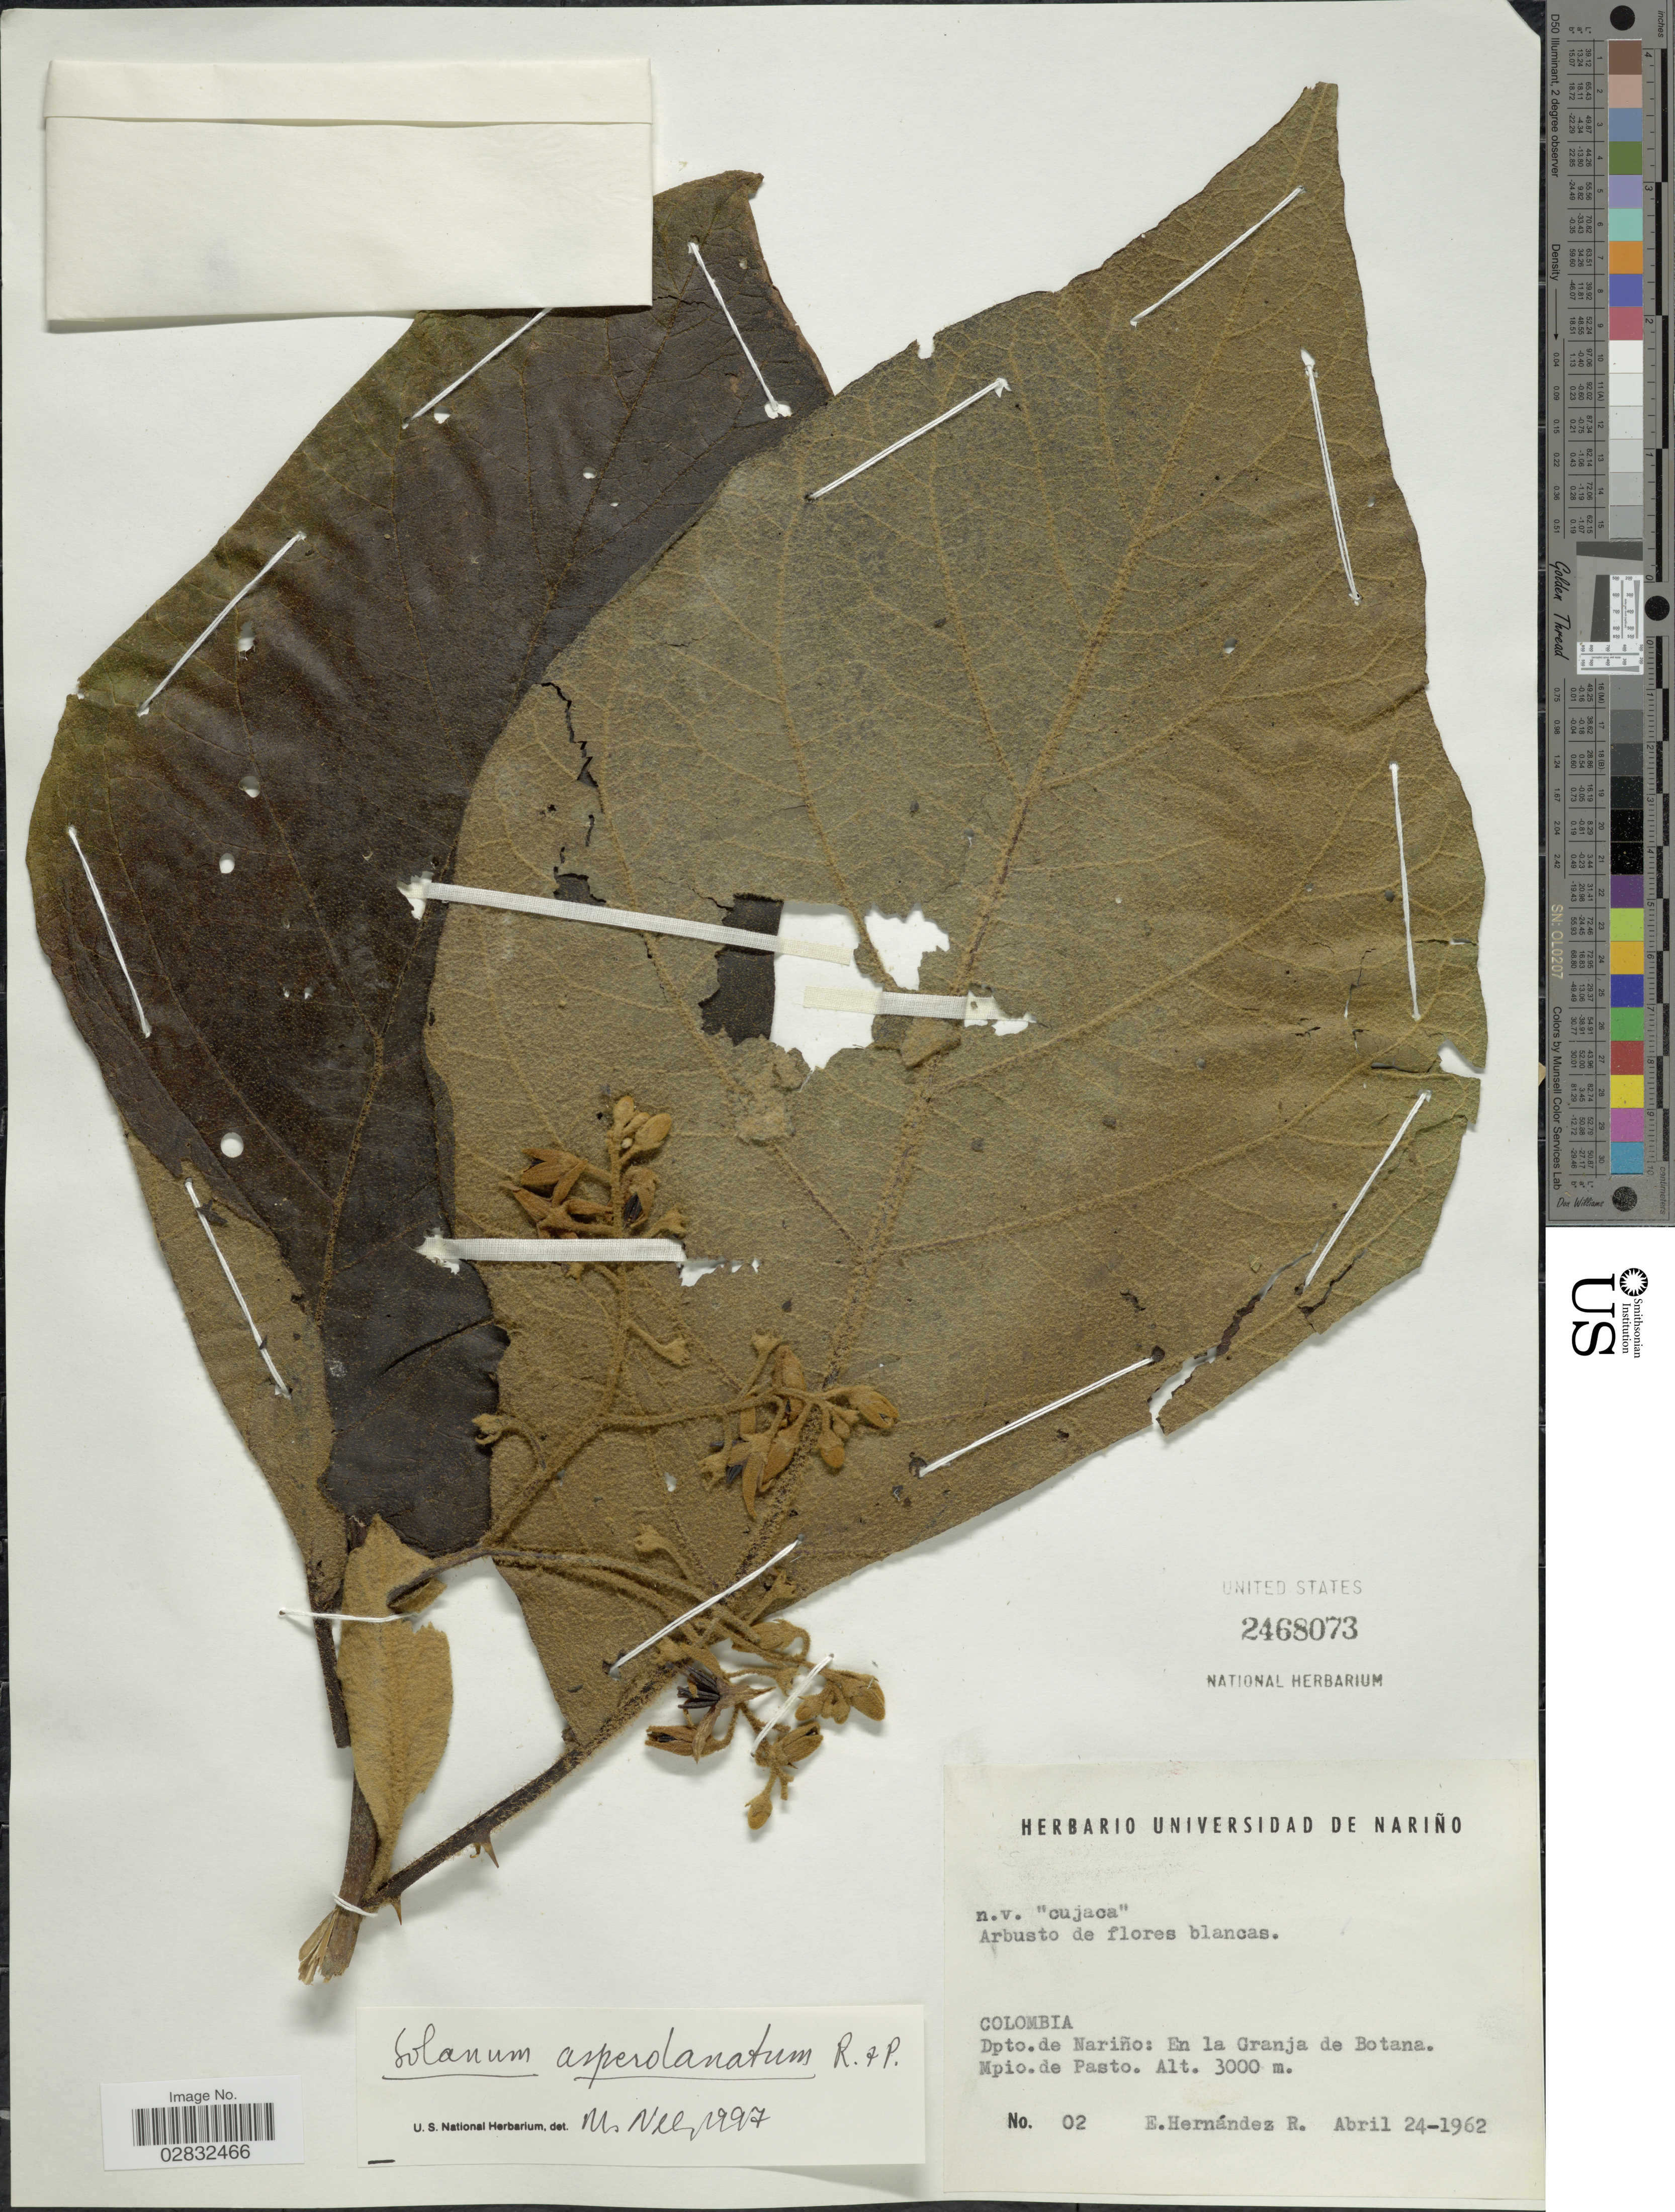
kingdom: Plantae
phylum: Tracheophyta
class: Magnoliopsida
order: Solanales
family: Solanaceae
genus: Solanum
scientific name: Solanum asperolatum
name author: Ruiz & Pav.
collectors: E. Hernández R.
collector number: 02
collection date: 1962-04-24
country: Colombia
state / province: Nariño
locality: Dpto. de Nariño: En la Granja de Botana, Mpio. de Pasto.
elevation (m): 3000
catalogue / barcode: US 2468073